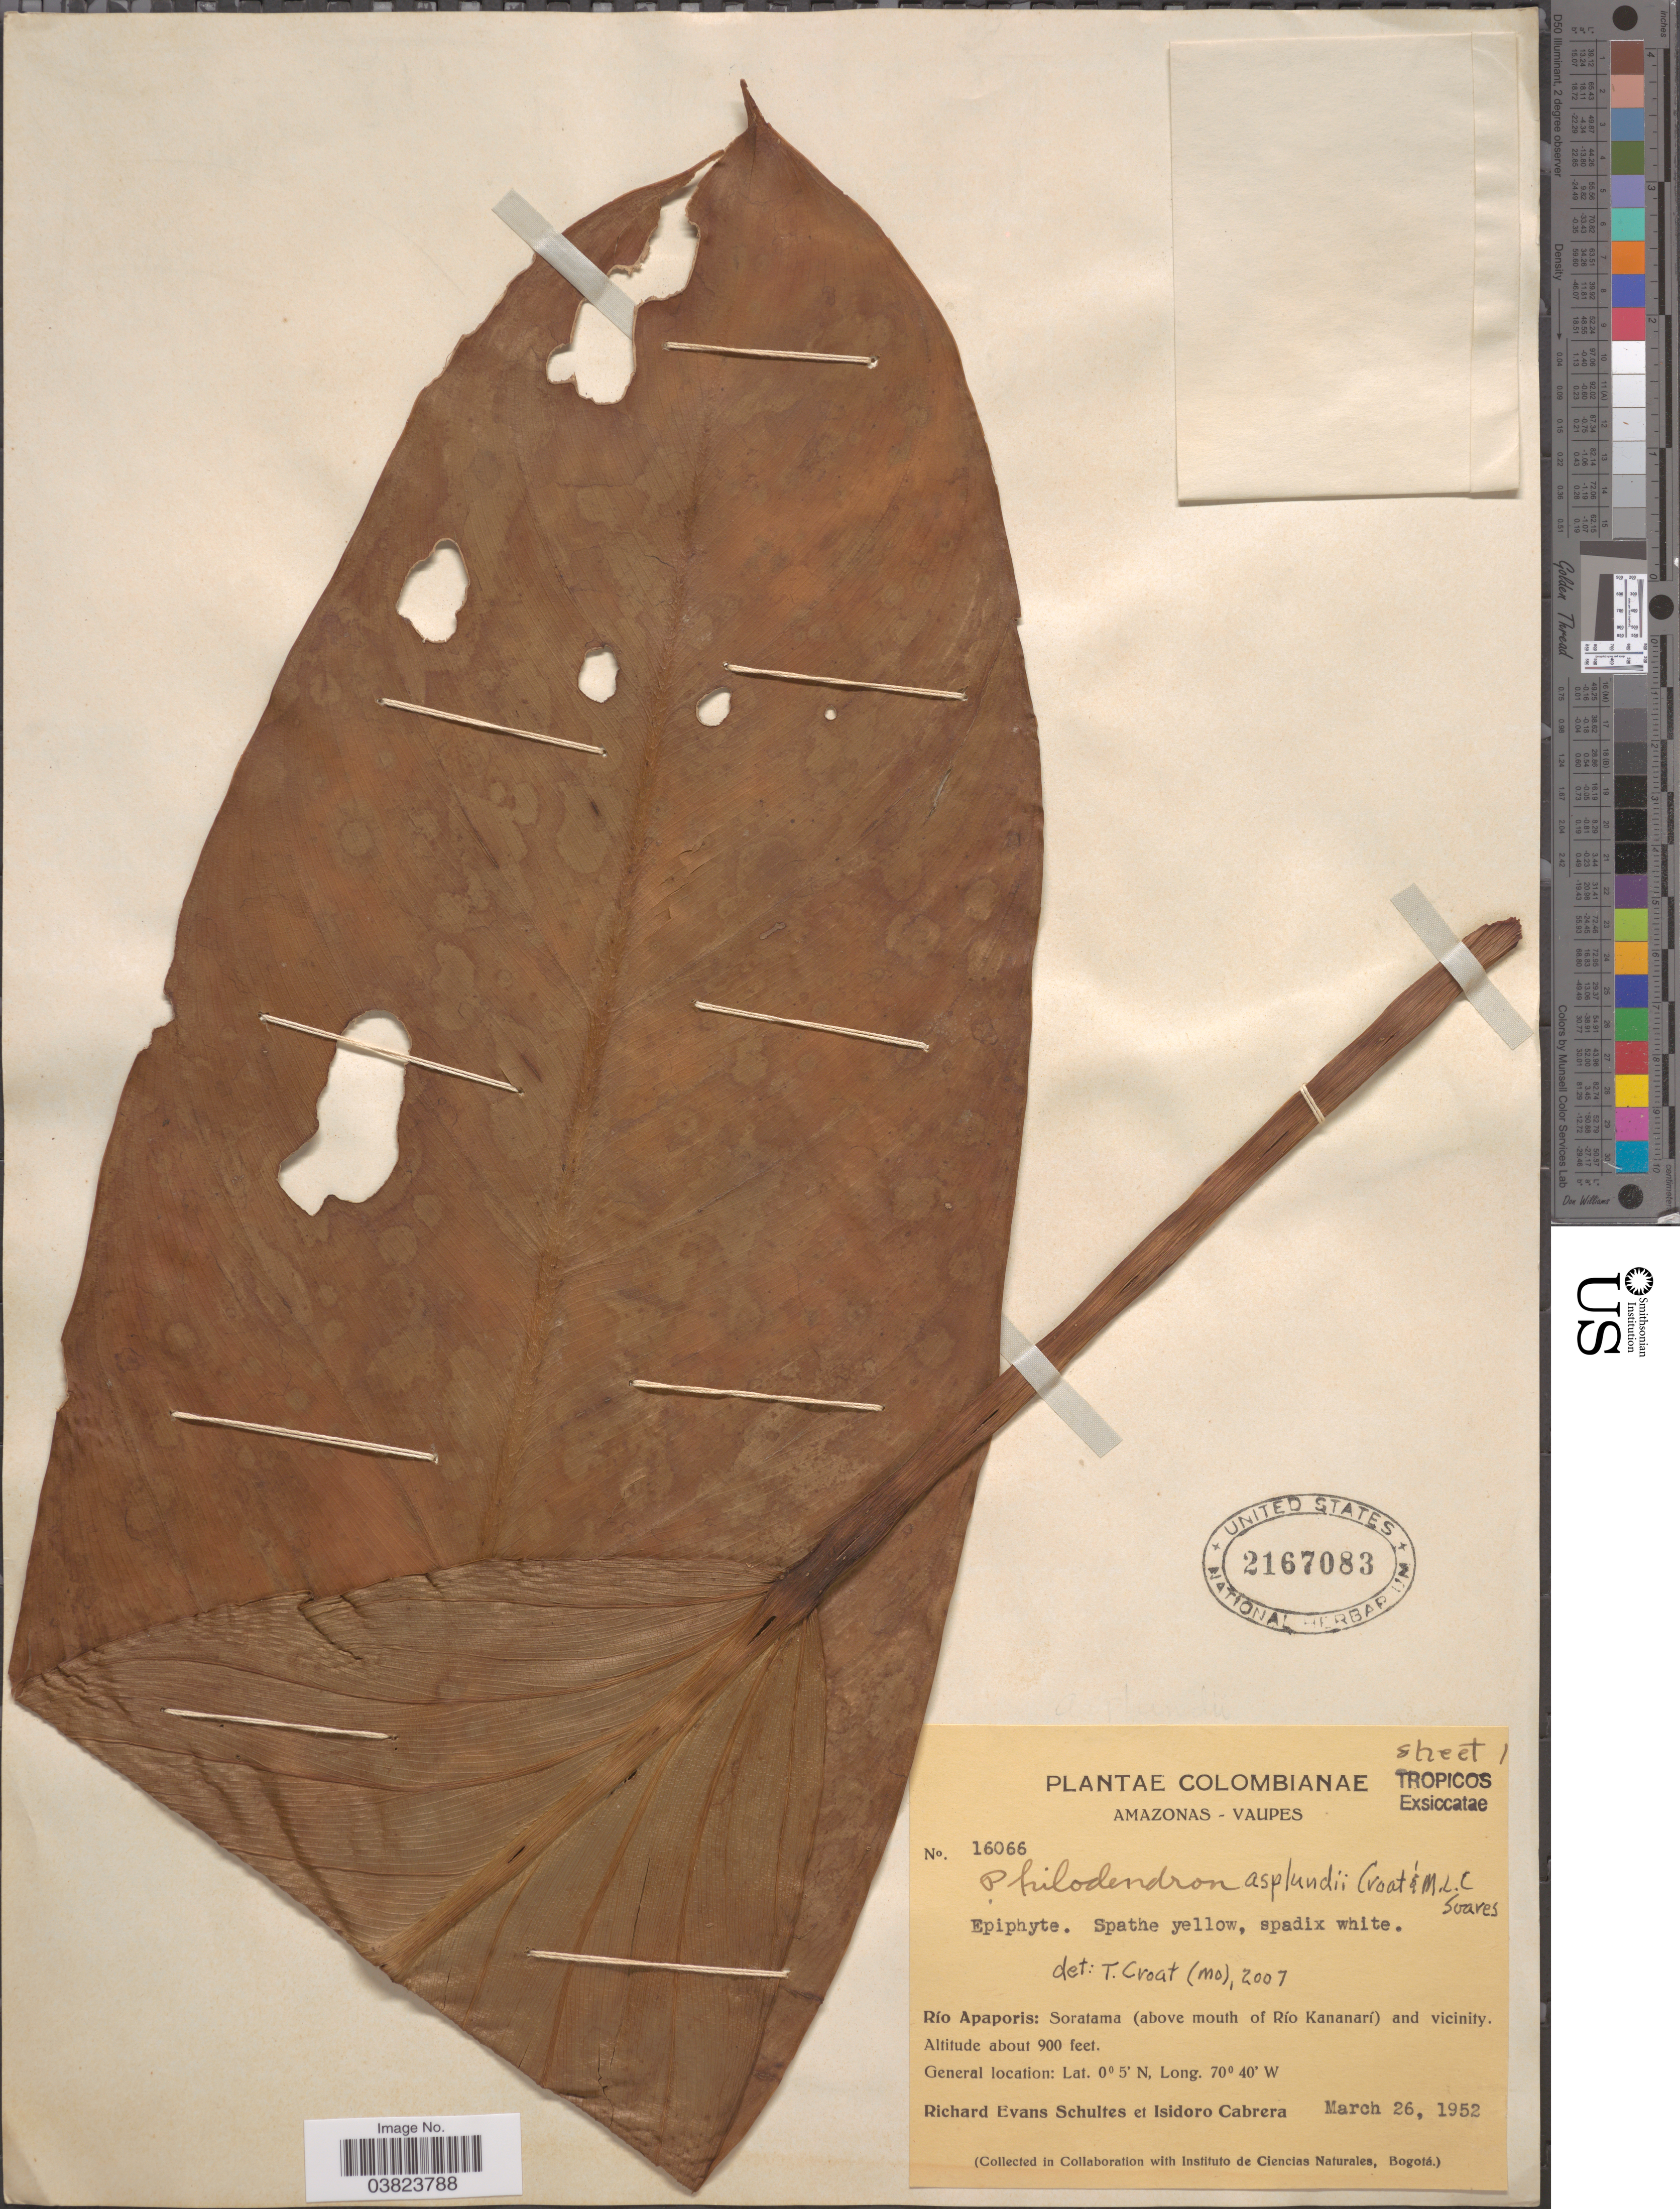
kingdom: Plantae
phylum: Tracheophyta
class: Liliopsida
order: Alismatales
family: Araceae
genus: Philodendron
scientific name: Philodendron asplundii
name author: Croat & M.L. Soares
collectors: R. E. Schultes & I. Cabrera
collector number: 16066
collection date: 1952-03-26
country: Colombia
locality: Amazonas-Vaupes. Río Apaporis: Soratama (above mouth of Río Kananarí) and vicinity.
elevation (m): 274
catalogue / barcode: US 2167083